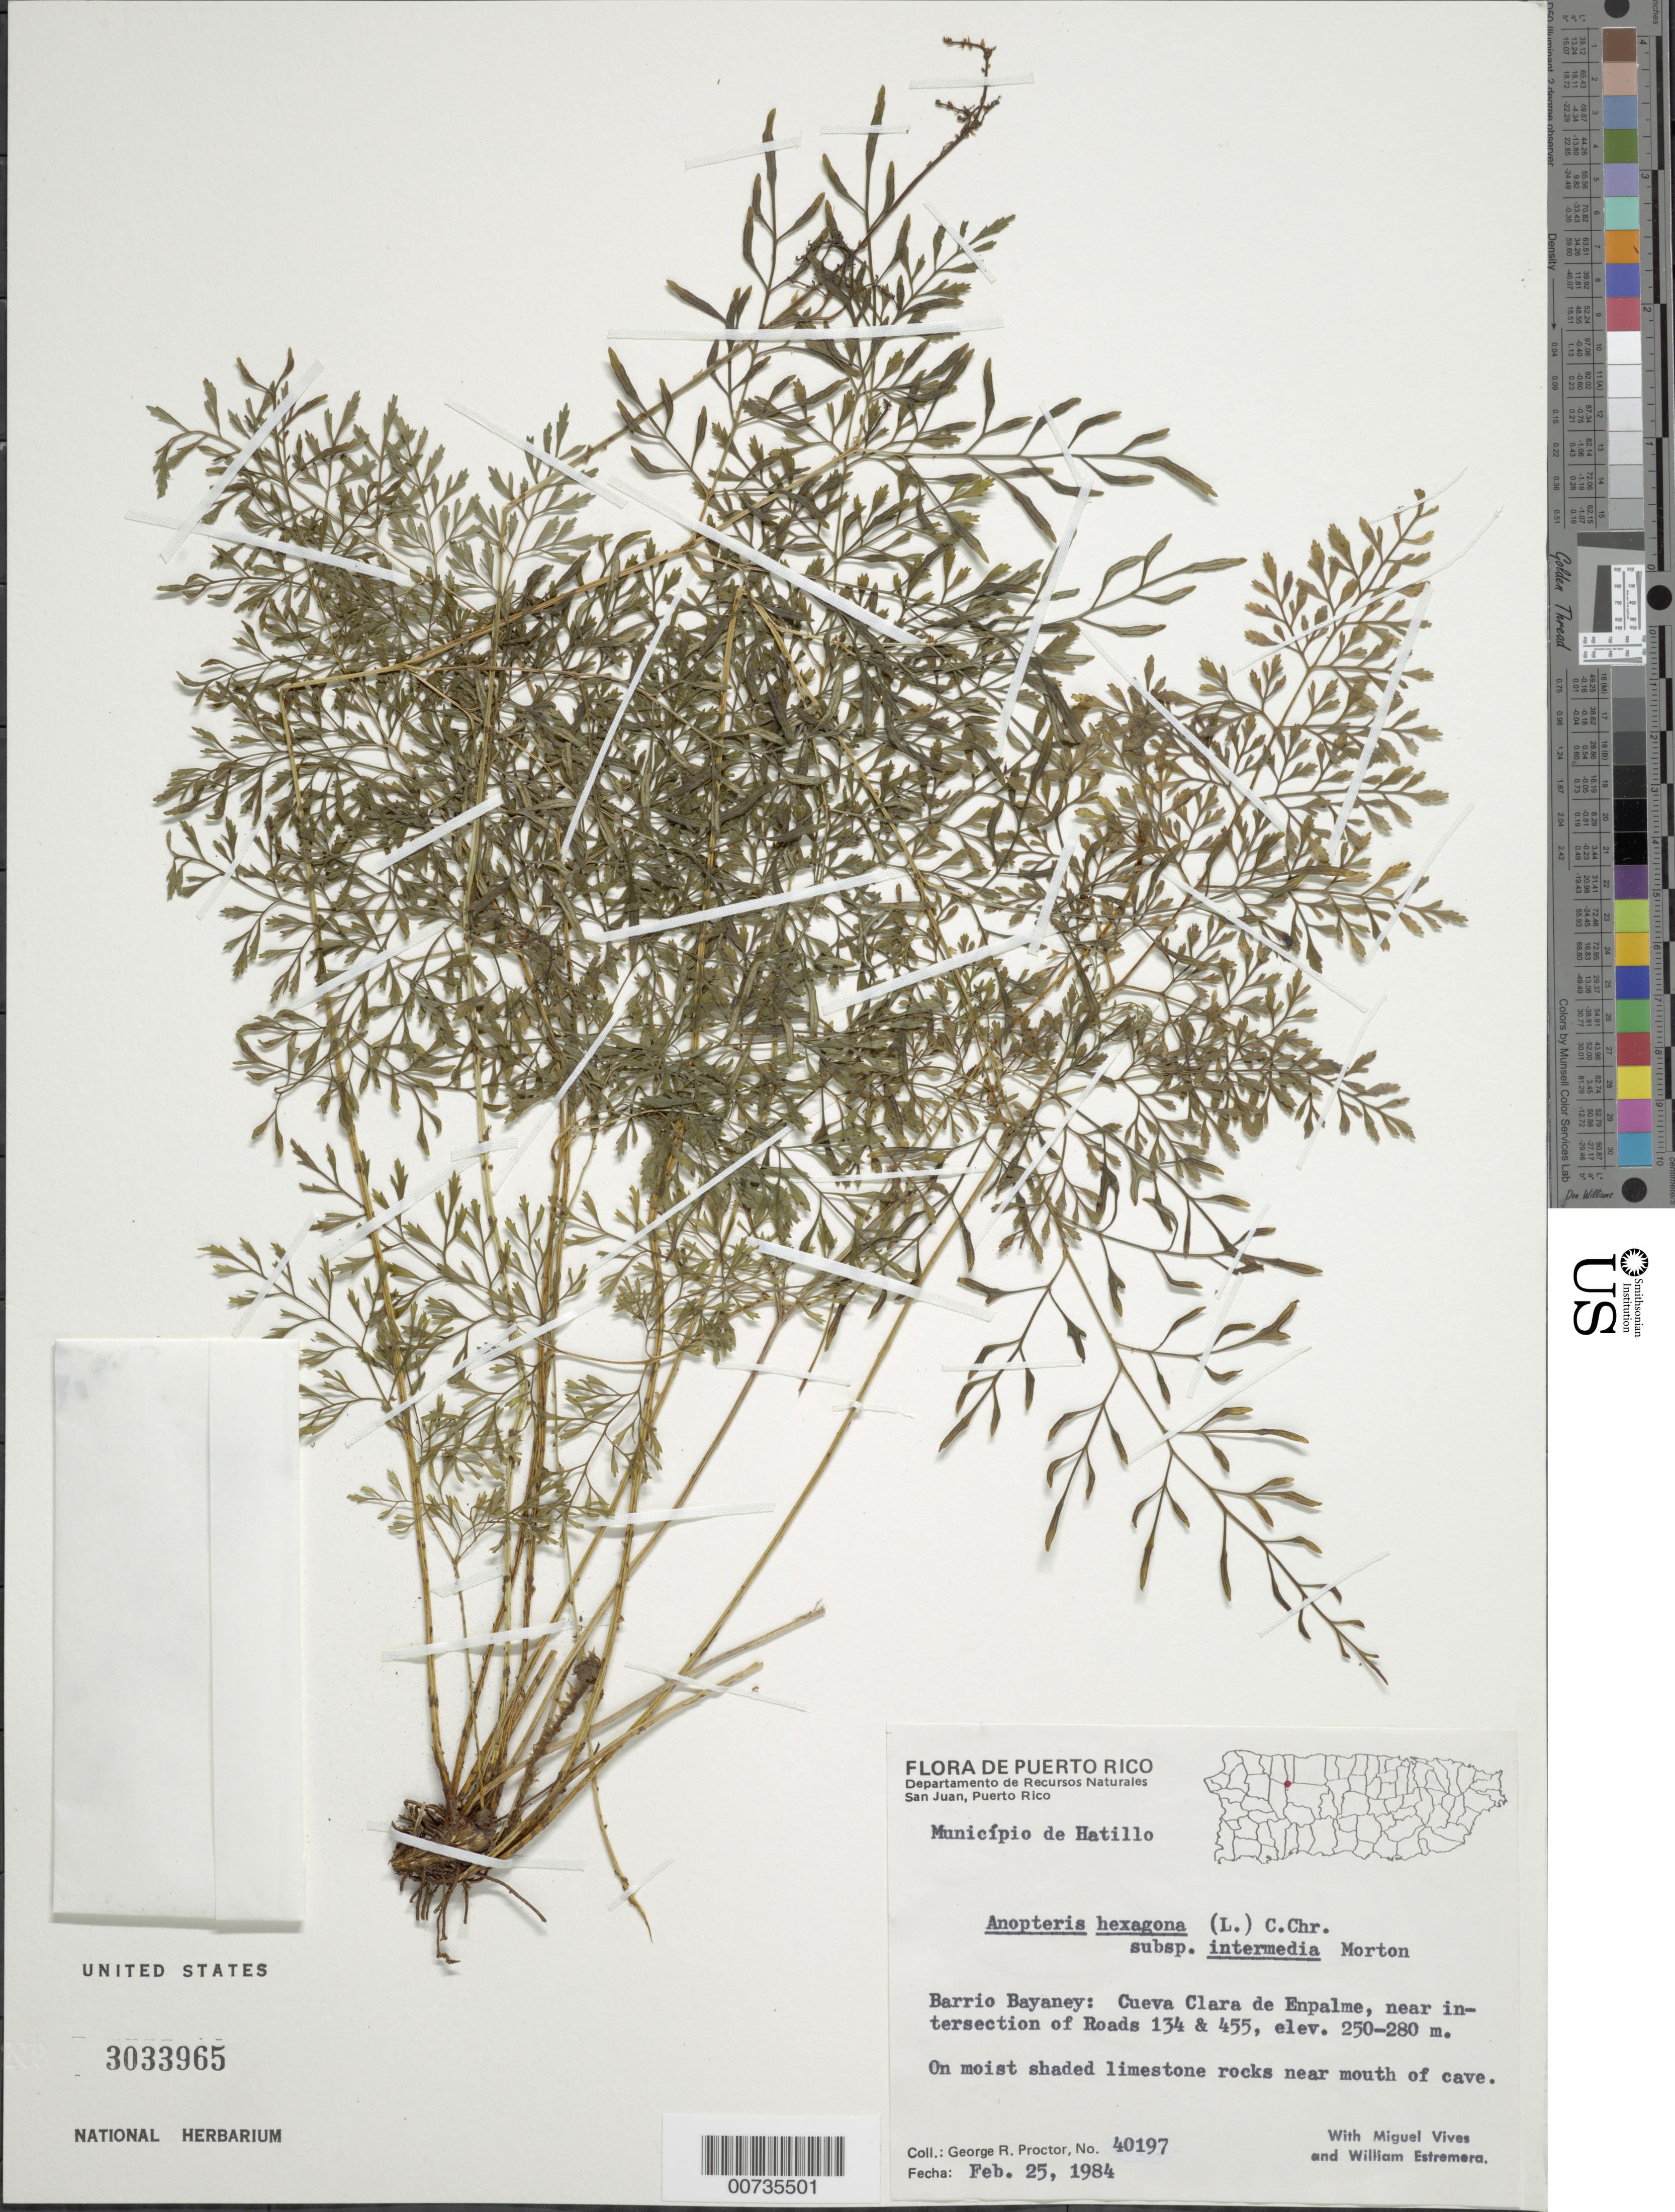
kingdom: Plantae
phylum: Tracheophyta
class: Polypodiopsida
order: Polypodiales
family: Pteridaceae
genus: Pteris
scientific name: Pteris hexagona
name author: (L.) Proctor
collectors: G. R. Proctor, M. Vives & W. Estremera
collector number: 40197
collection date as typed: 25 Feb 1984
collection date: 1984-02-25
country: Puerto Rico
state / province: Hatillo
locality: Mun. Hatillo, Barrio Bayaney: Cueva Clara de Enpalme, near intersection of Roads 134 & 455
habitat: On moist shaded limestone rocks near mouth of cave.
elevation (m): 250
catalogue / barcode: US 3033965